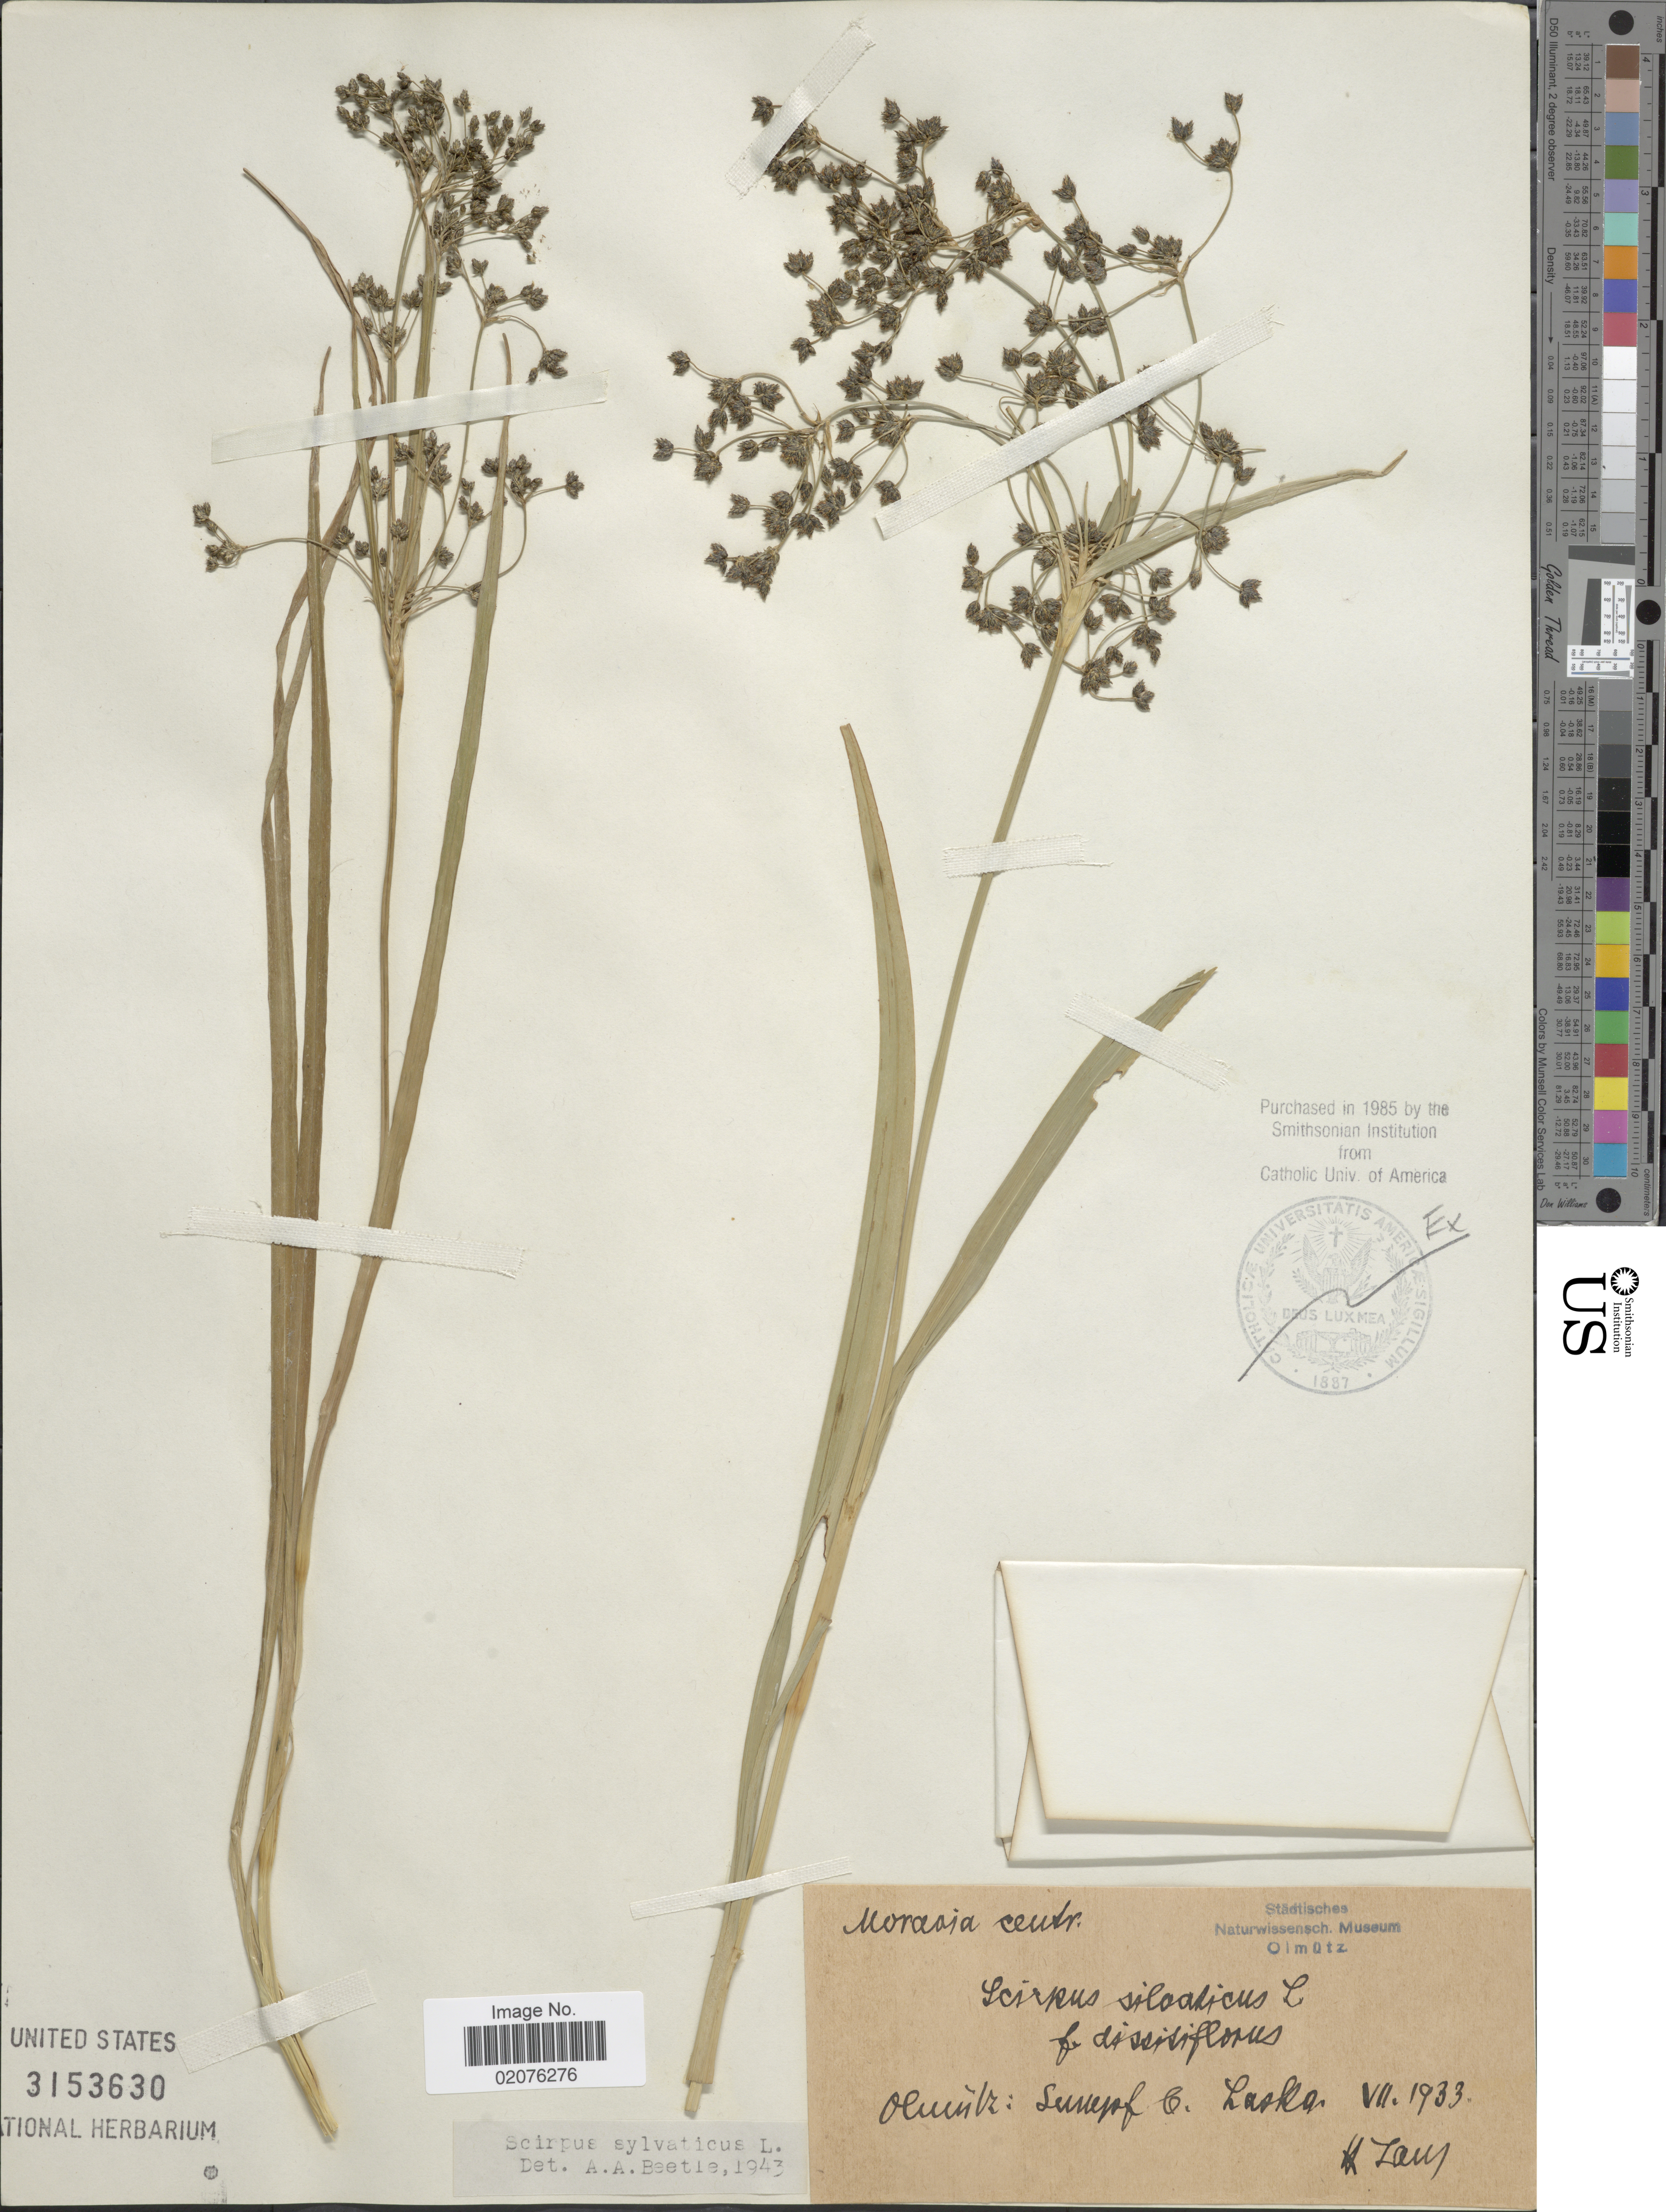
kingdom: Plantae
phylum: Tracheophyta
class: Liliopsida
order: Poales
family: Cyperaceae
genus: Scirpus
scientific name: Scirpus sylvaticus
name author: L.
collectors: H. Laus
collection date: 1933-07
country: Czechia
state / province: Olomouc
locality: Moravia centr. Olmutz, Sunedorf b. Laska [interpreted]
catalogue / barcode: US 3153630